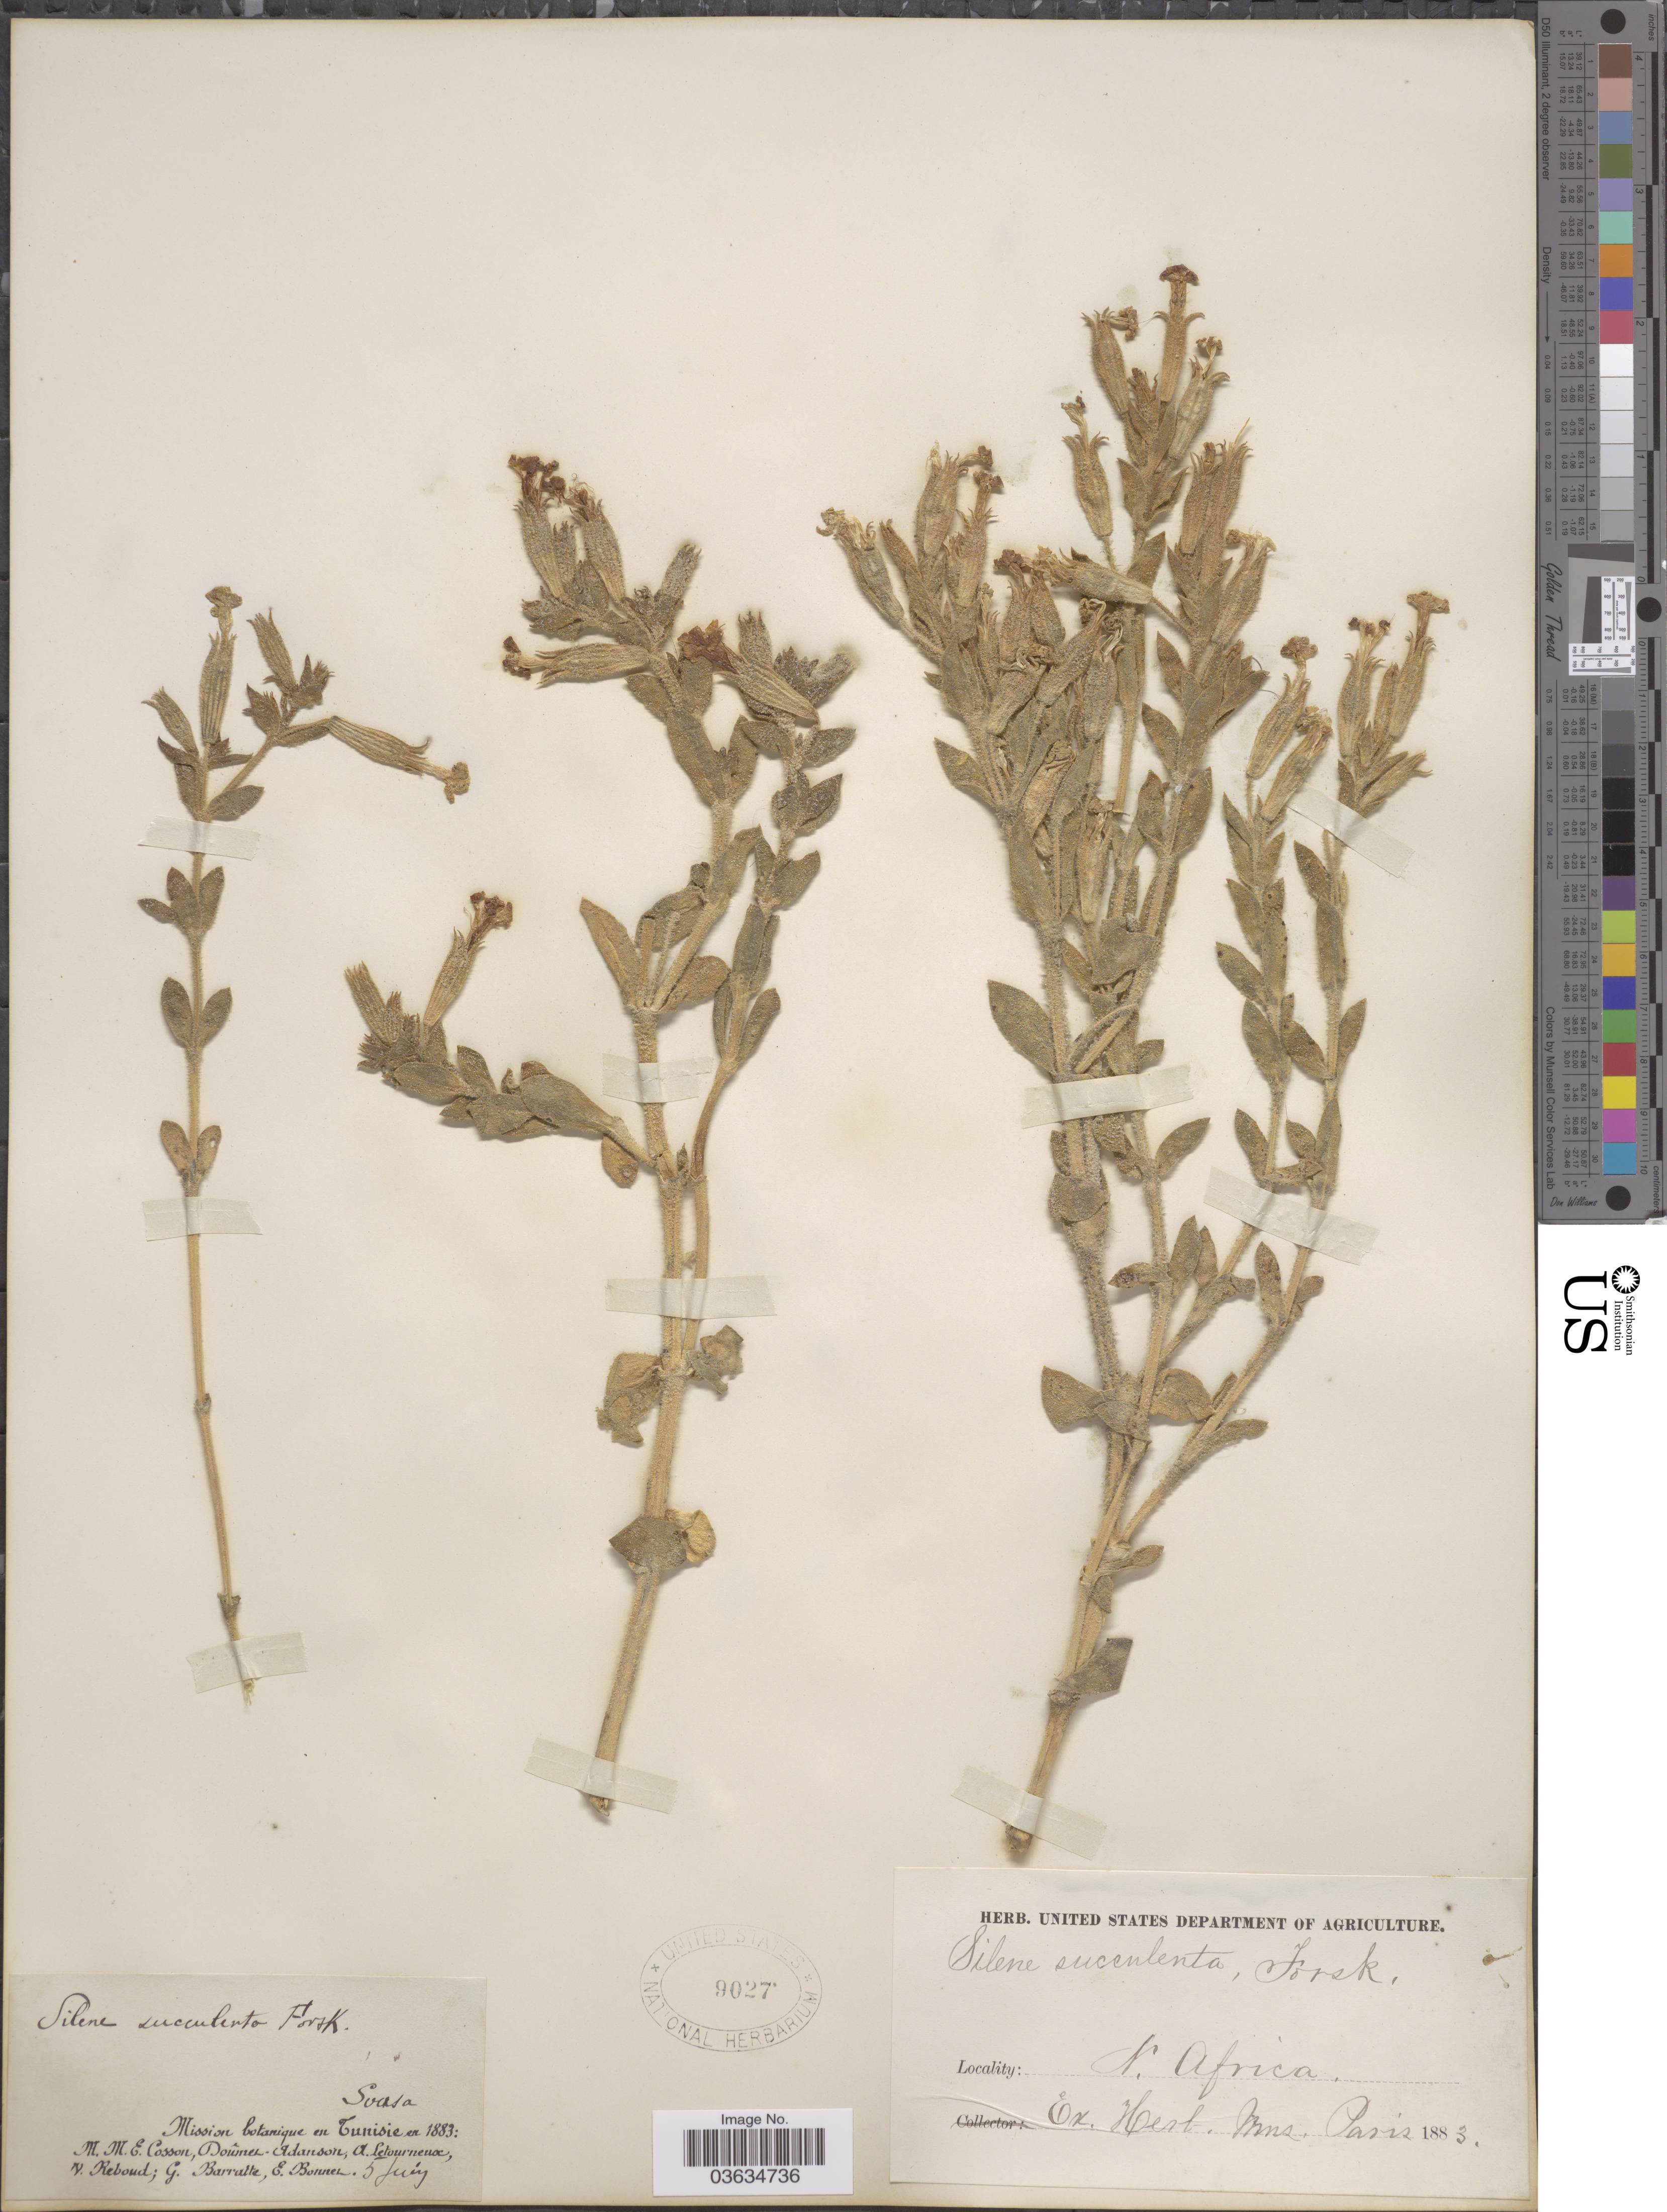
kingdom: Plantae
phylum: Tracheophyta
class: Magnoliopsida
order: Caryophyllales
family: Caryophyllaceae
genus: Silene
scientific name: Silene succulenta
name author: Forssk.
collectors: M. Cosson, -. Doumel-Adanson, A. Letourneux, V. Reboud & et al.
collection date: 1883-07-05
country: Tunisia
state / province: Sousse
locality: Sousa. Tunisie. N. Africa.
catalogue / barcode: US 9027